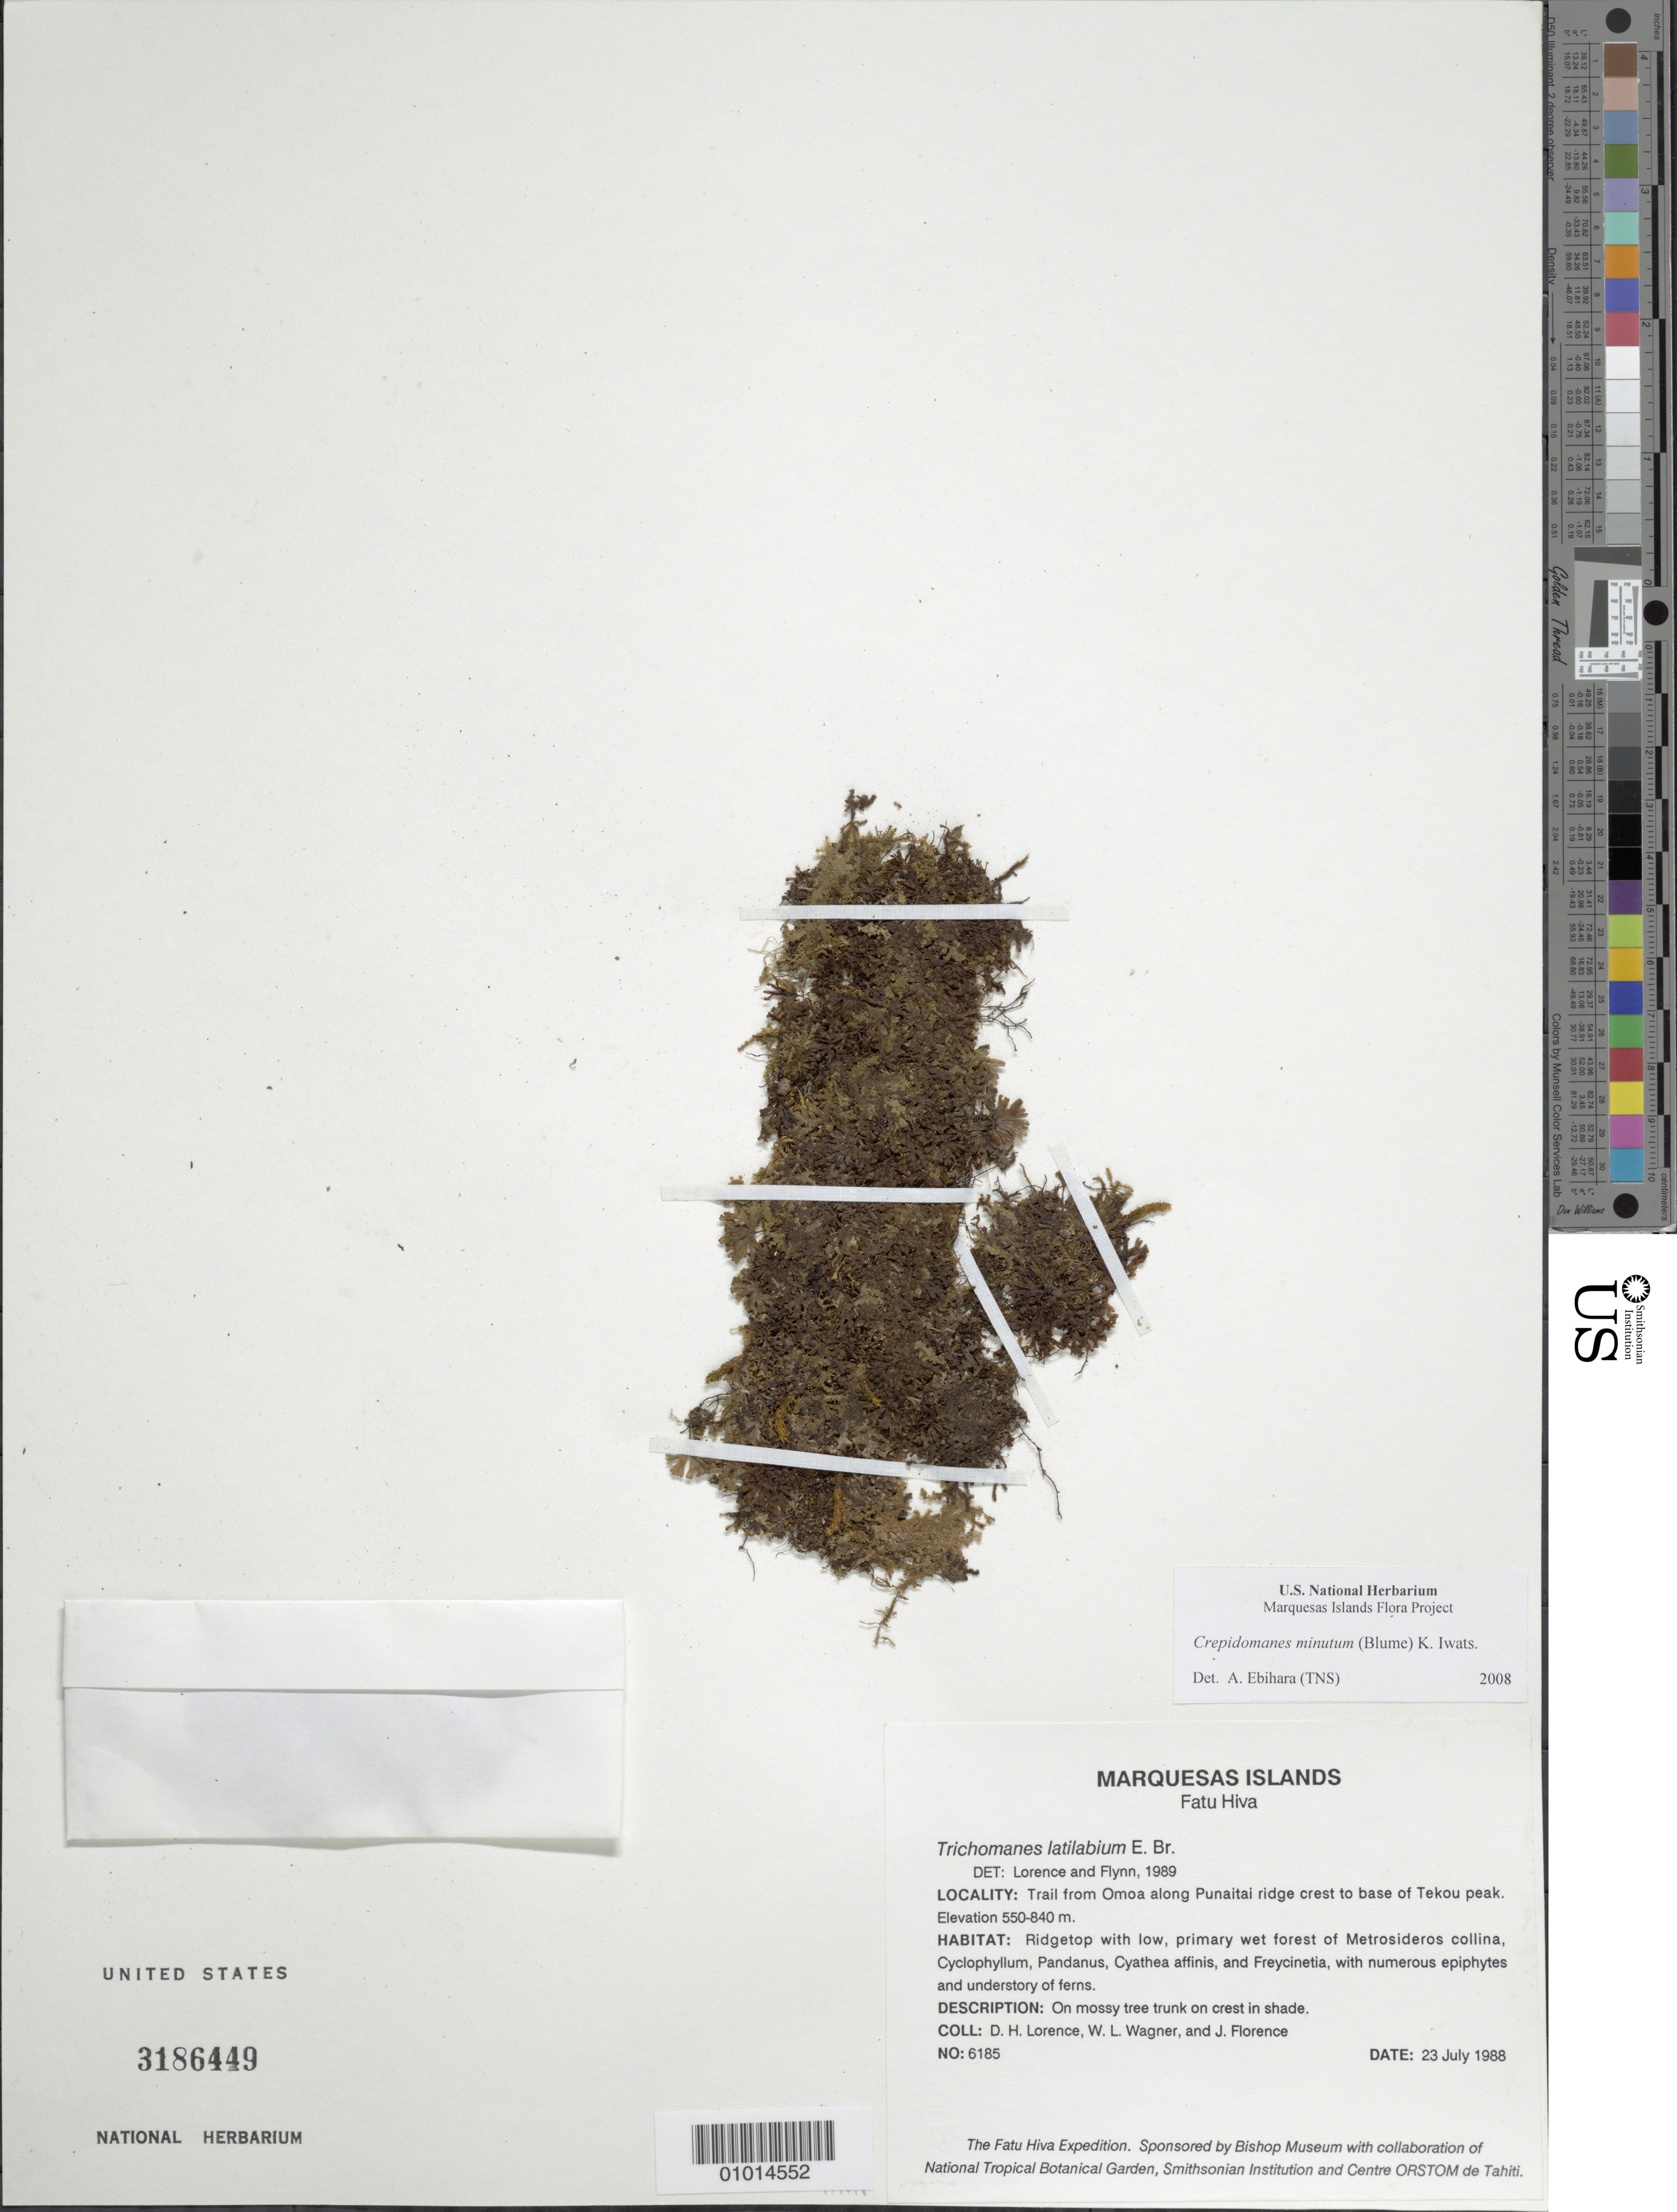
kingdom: Plantae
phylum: Tracheophyta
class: Polypodiopsida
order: Hymenophyllales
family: Hymenophyllaceae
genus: Crepidomanes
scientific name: Crepidomanes minutum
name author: (Blume) K. Iwats.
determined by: Ebihara, A.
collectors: D. Lorence, W. L. Wagner & J. Florence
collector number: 6185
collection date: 1988-07-23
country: French Polynesia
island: Fatu Hiva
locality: trail from 'Omo'a along Punaitai ridge crest to base of Tekou peak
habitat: Ridgetop with low, primary wet forest of Metrosideros collina, Cyclophyllum, Pandanus, Cyathea affinis, and Freycinetia, with numerous epiphytes and understory of ferns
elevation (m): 550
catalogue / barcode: US 3186449